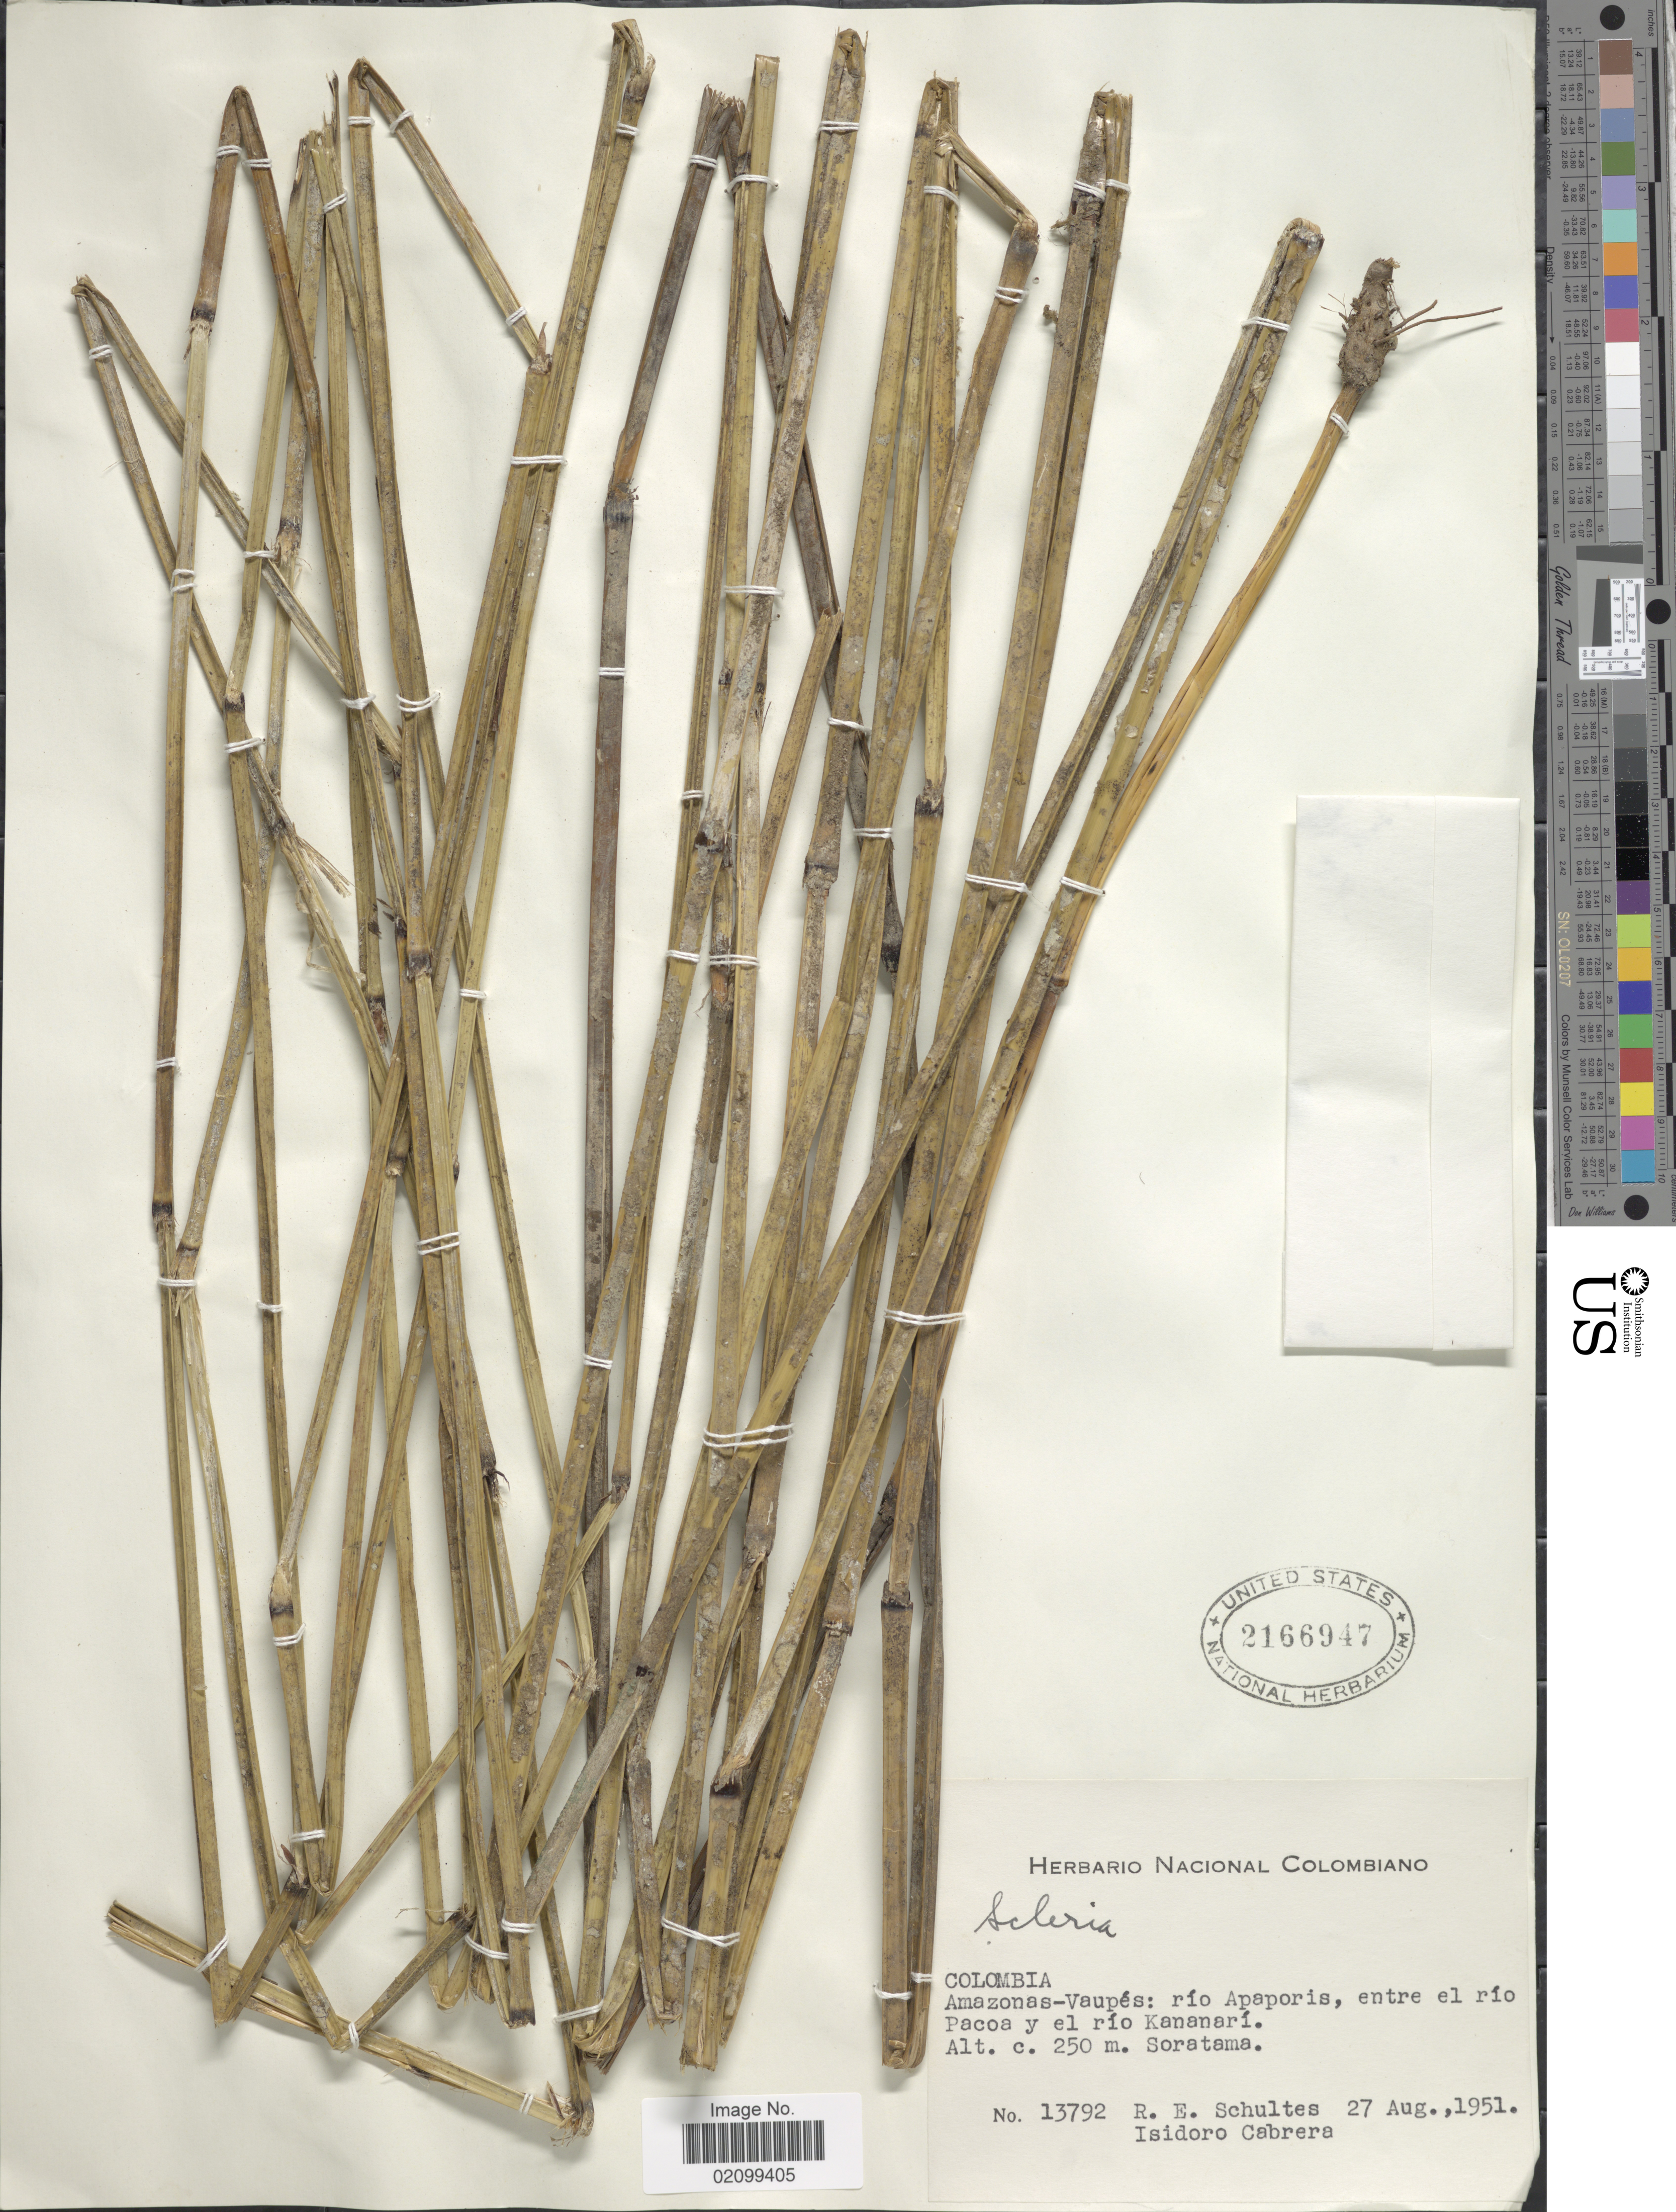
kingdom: Plantae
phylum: Tracheophyta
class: Liliopsida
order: Poales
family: Cyperaceae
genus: Scleria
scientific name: Scleria sp.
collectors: R. E. Schultes & I. Cabrera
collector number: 13792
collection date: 1951-08-27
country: Colombia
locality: Amazonas- Vaupes: rio Apaporis, entre el rio Pacoa y el rio Kananari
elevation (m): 250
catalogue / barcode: US 2166947